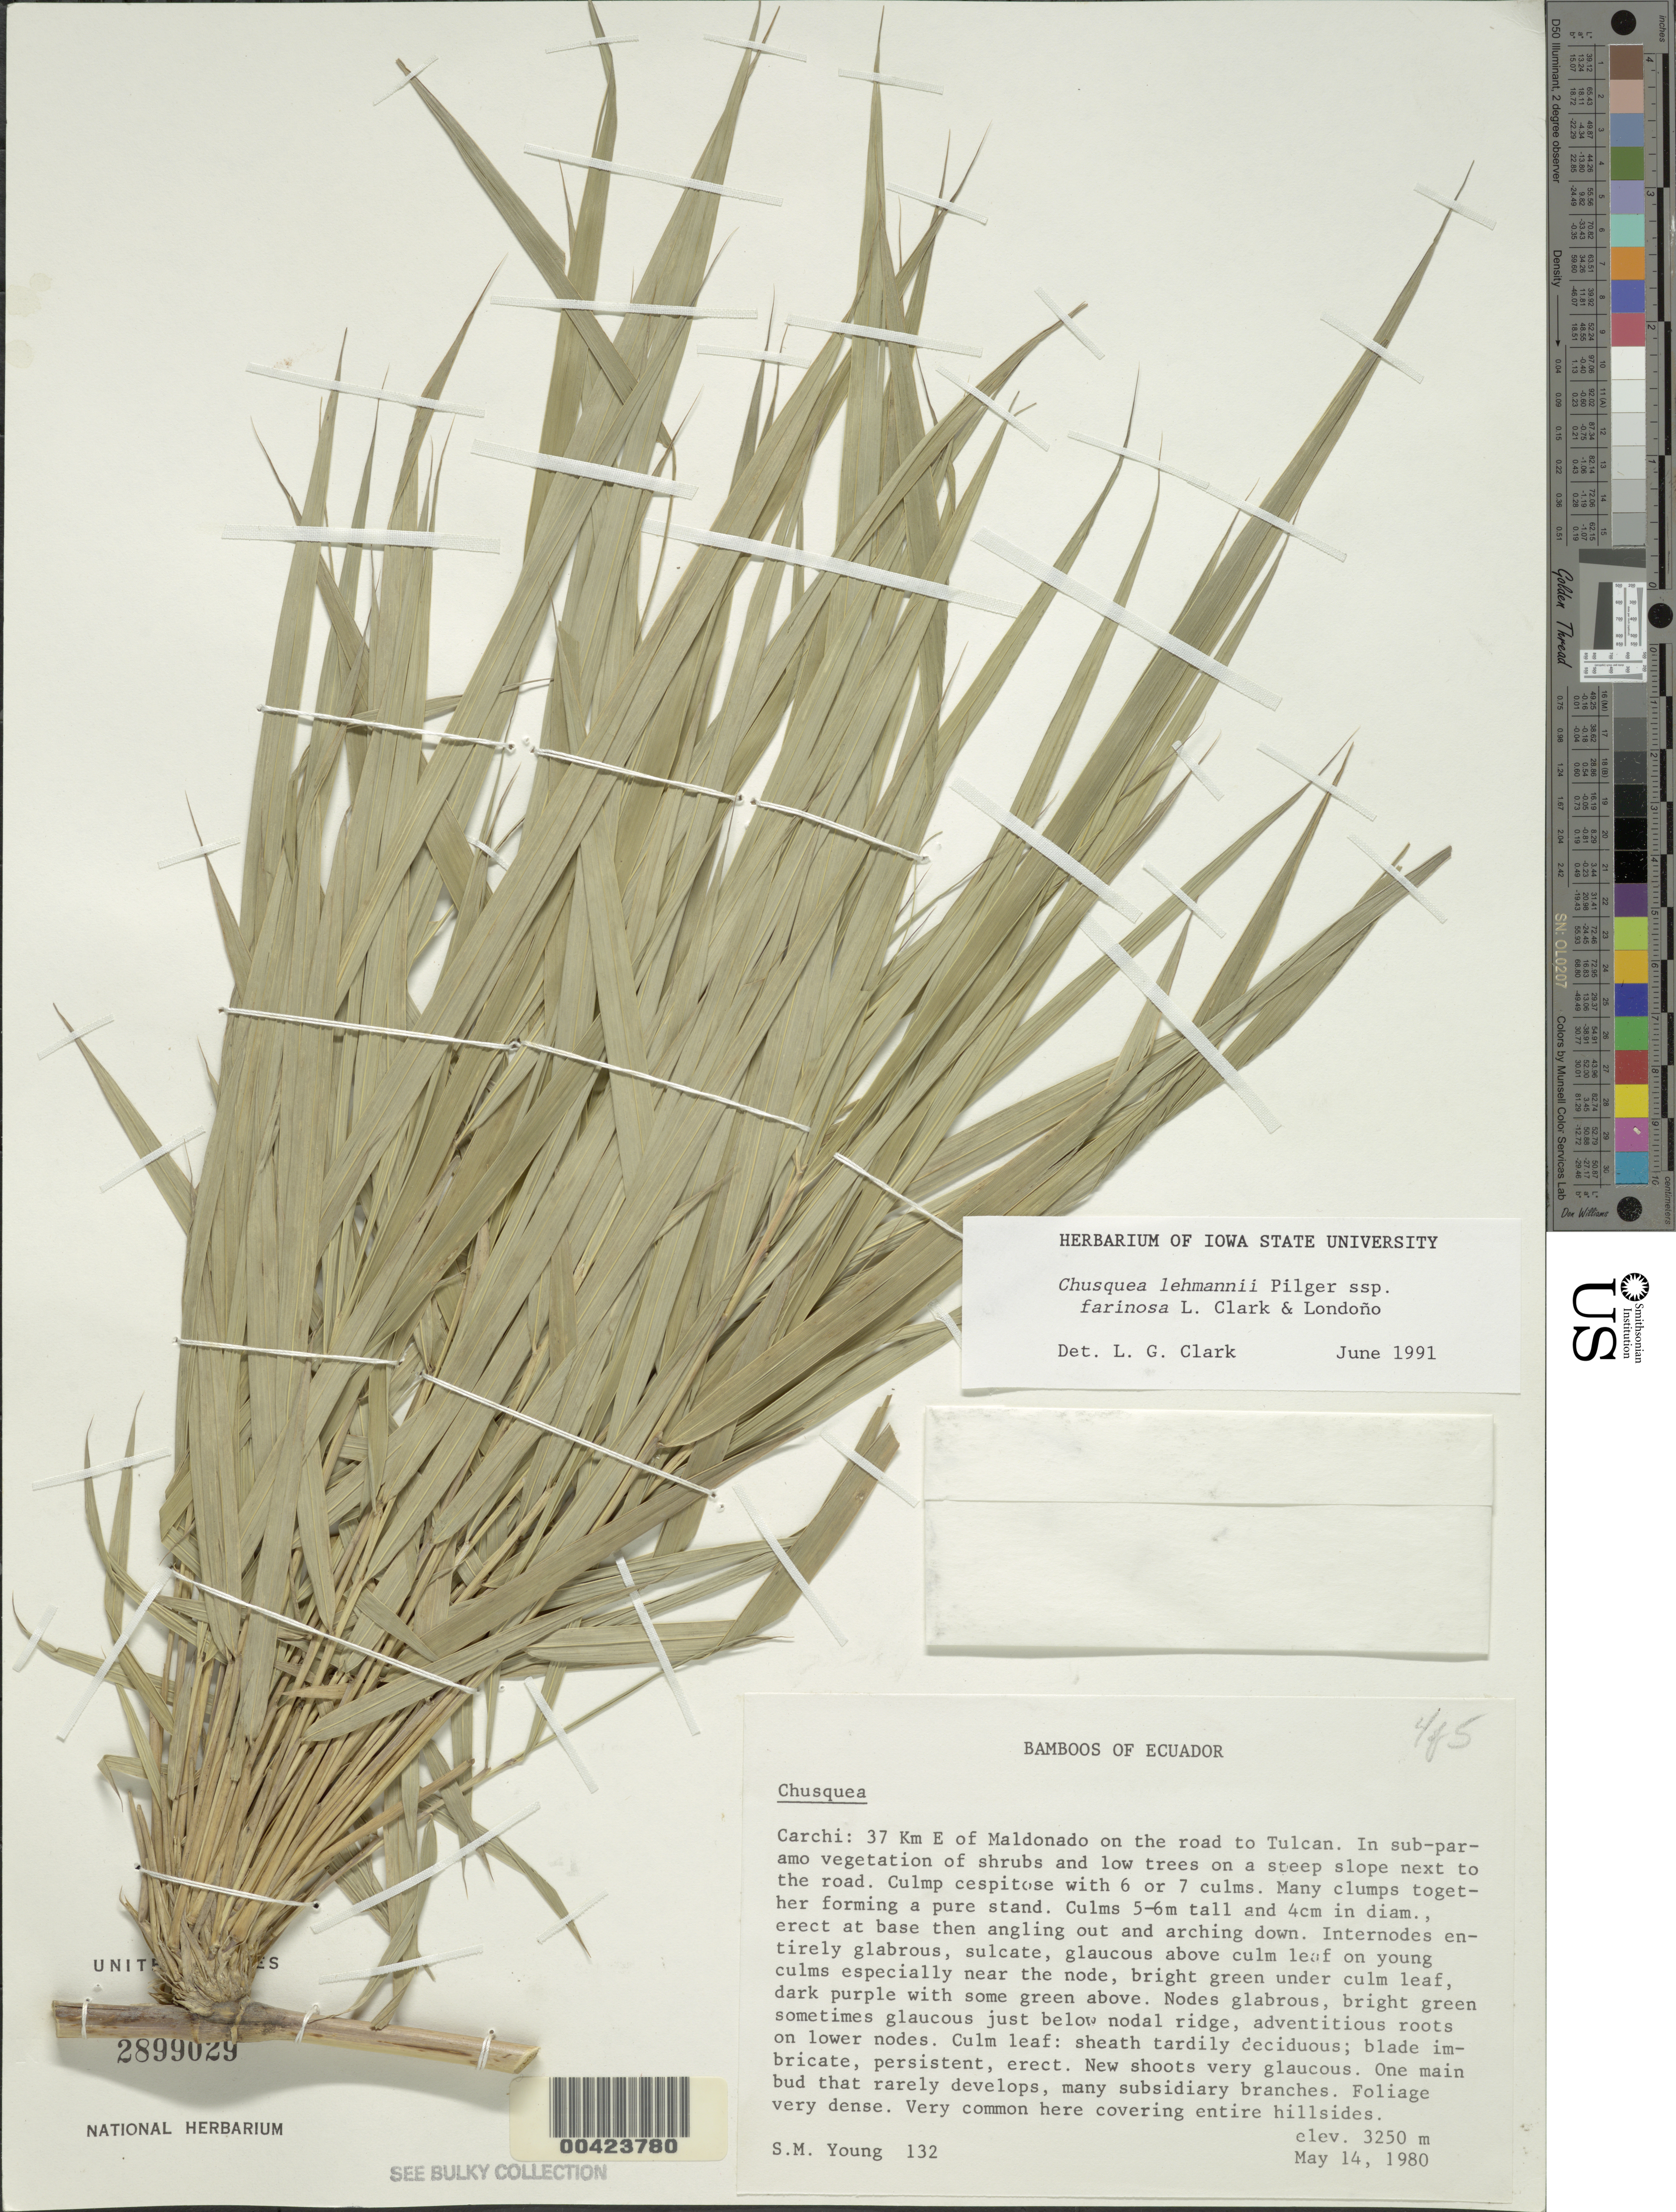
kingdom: Plantae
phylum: Tracheophyta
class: Liliopsida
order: Poales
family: Poaceae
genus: Chusquea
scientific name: Chusquea lehmannii subsp. farinosa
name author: L.G. Clark & Londoño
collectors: S. Young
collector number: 132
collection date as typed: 14 May 1980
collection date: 1980-05-14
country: Ecuador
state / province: Carchi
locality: Maldonado, 37 km E of ; on road to Tulcan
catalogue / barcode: US 2899029